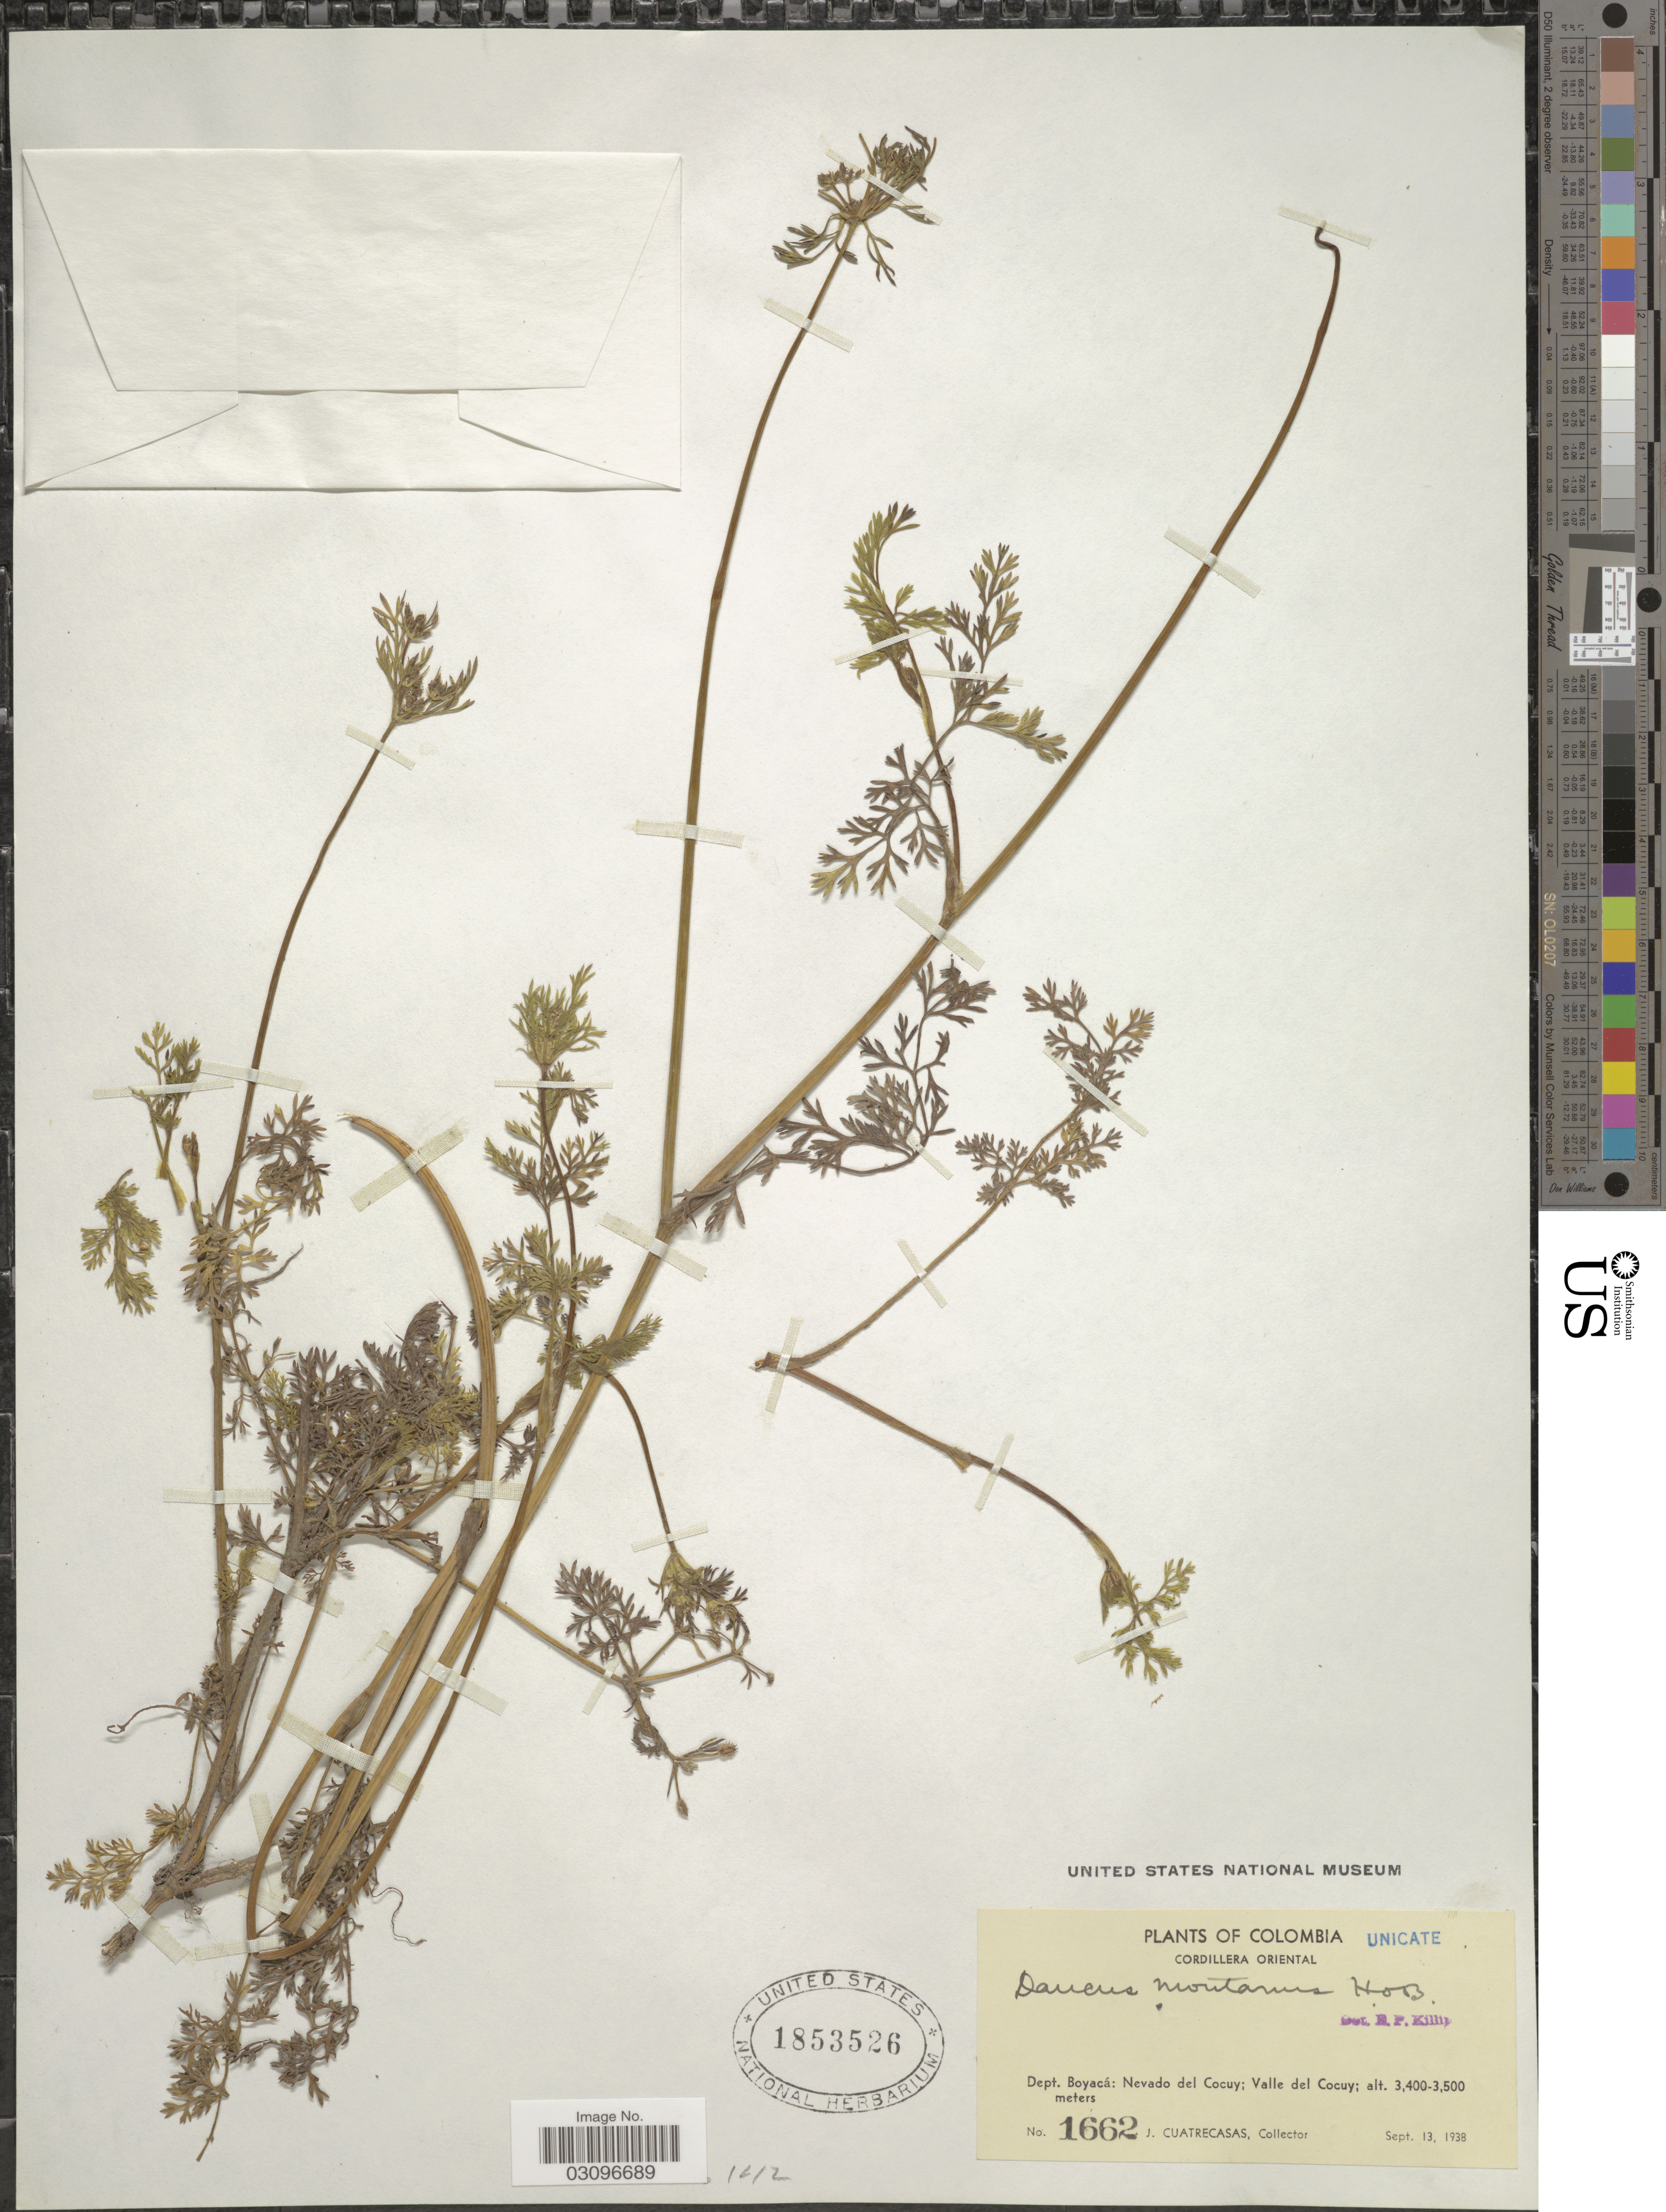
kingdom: Plantae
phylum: Tracheophyta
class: Magnoliopsida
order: Apiales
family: Apiaceae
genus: Daucus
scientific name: Daucus montanus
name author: Humb. & Bonpl. ex Spreng.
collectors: J. Cuatrecasas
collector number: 1662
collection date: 1938-09-13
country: Colombia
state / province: Boyacá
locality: Cordillera Oriental. Dept. Boyacá: Nevado del Cocuy; Valle del Cocuy.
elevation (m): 3400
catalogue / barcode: US 1853526